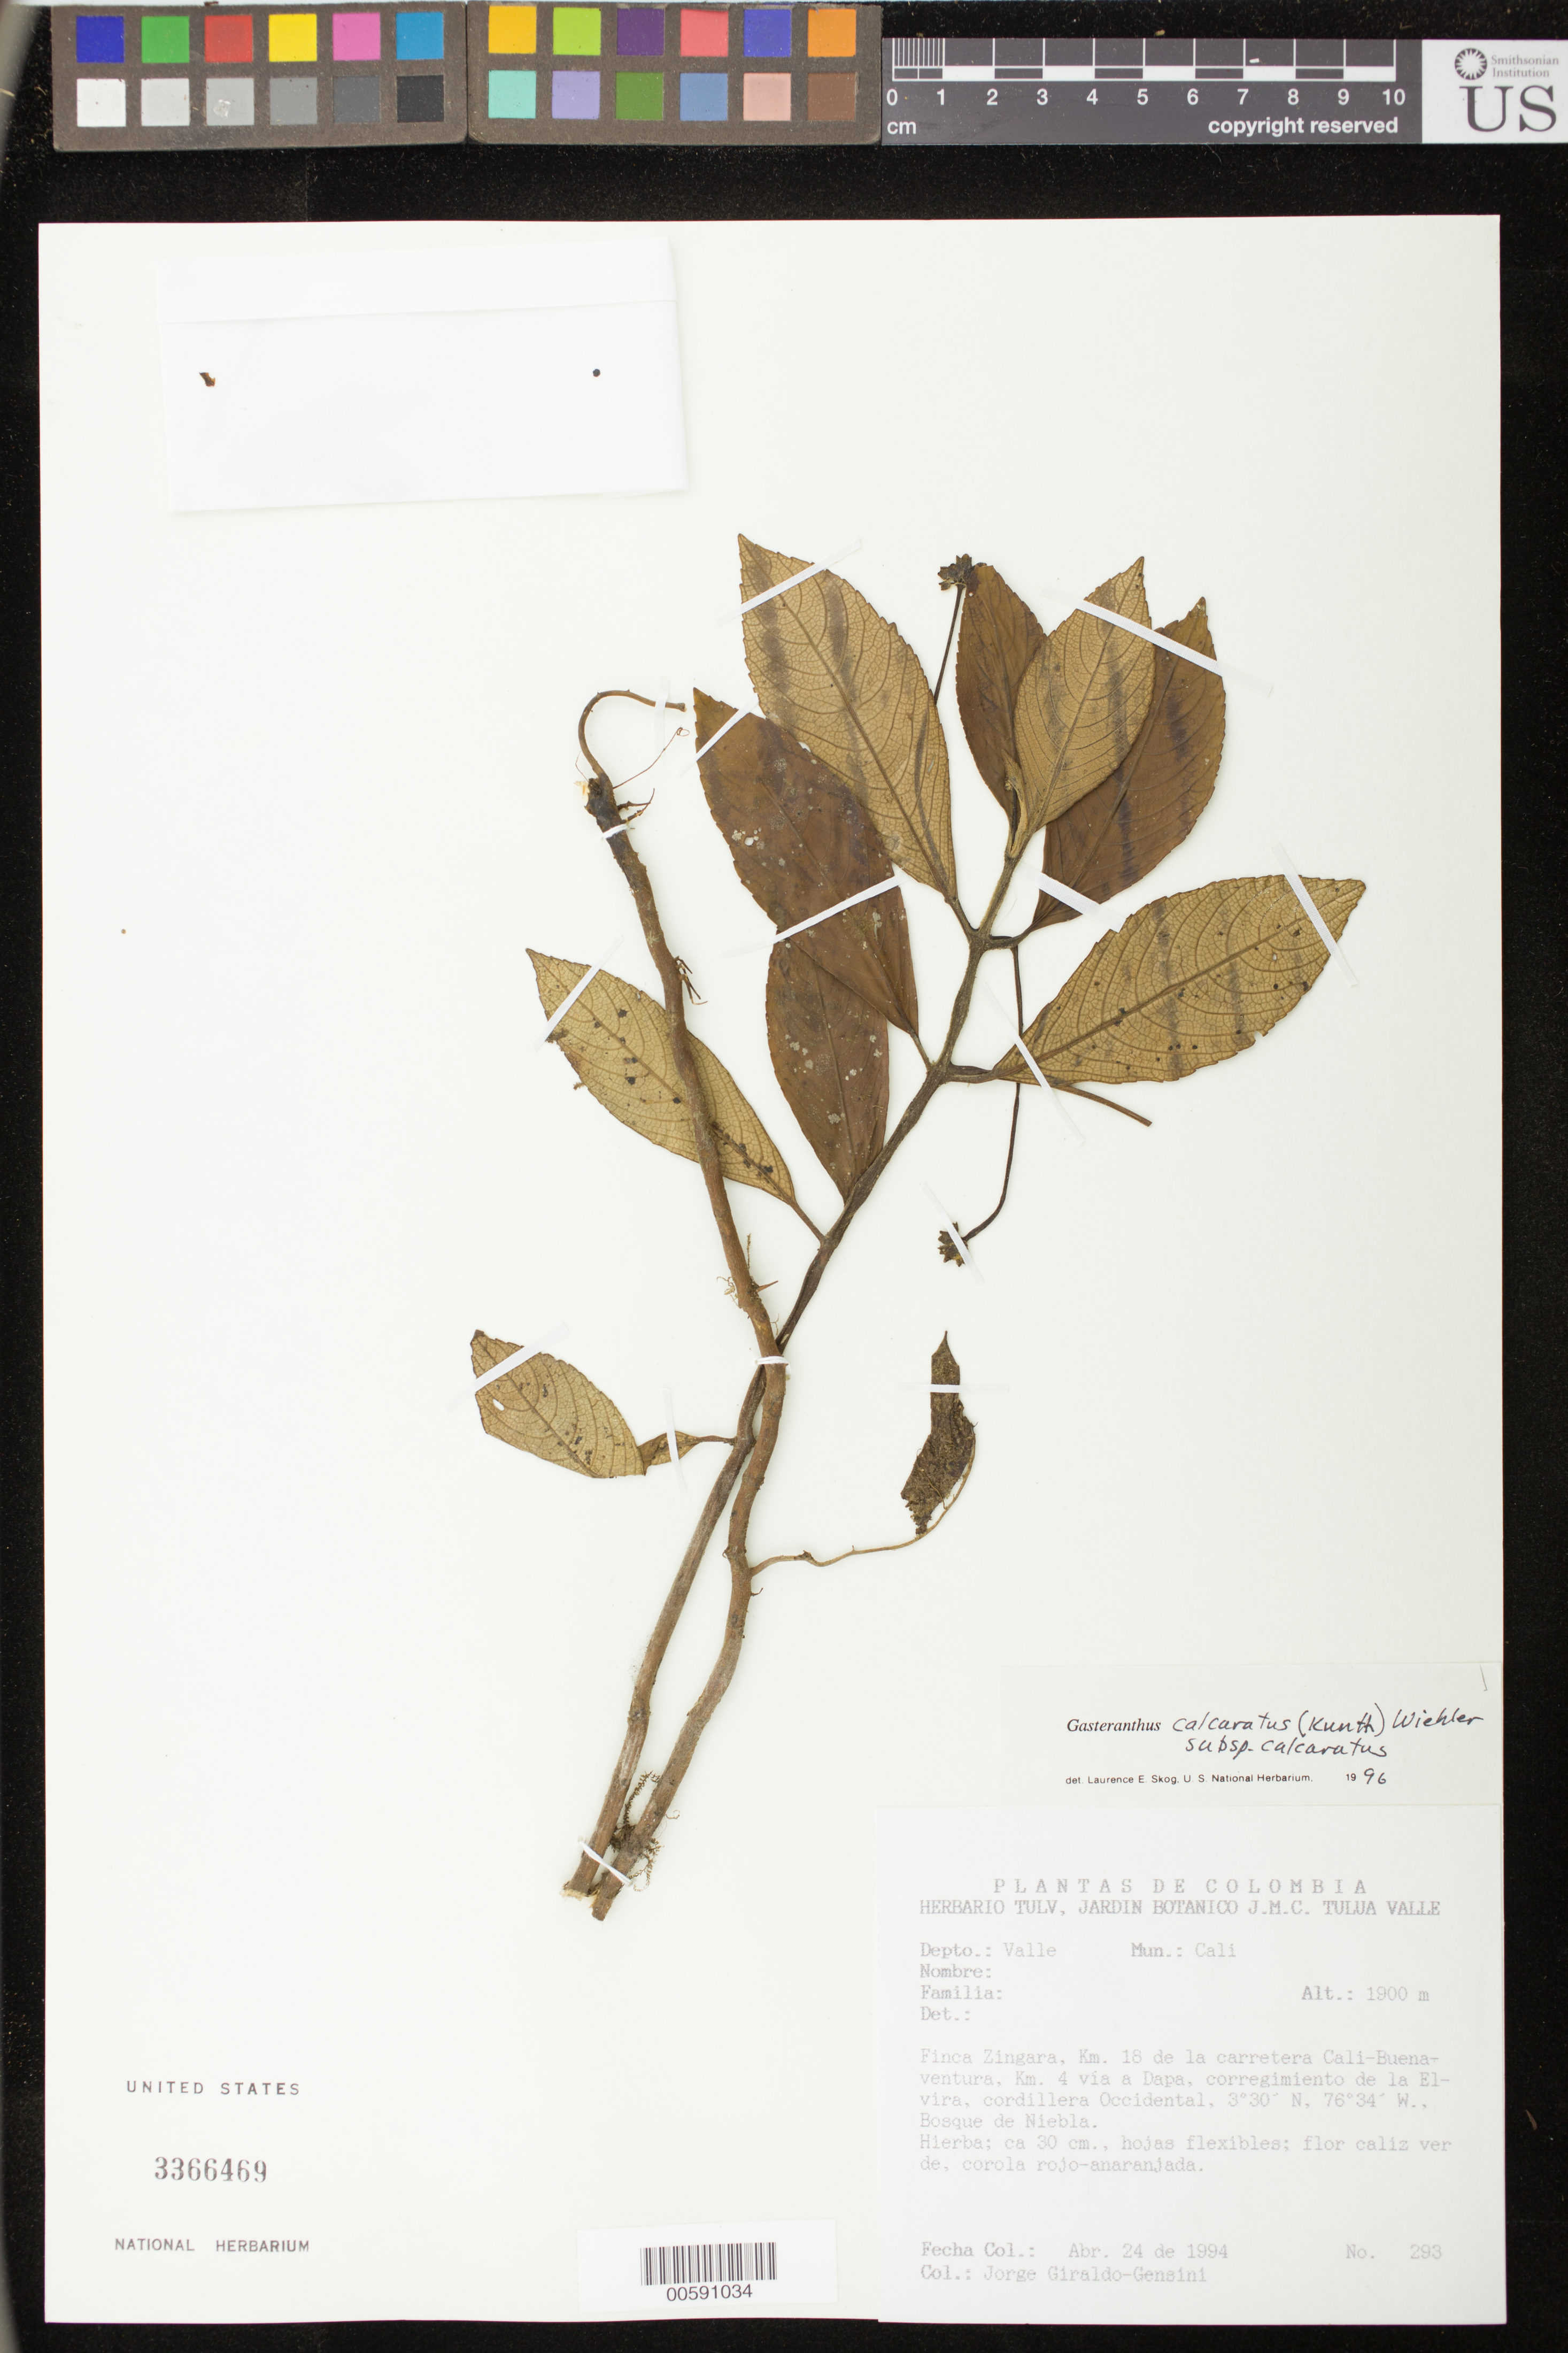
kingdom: Plantae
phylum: Tracheophyta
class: Magnoliopsida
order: Lamiales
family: Gesneriaceae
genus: Gasteranthus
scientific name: Gasteranthus calcaratus subsp. calcaratus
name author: (Kunth) Wiehler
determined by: Skog, Laurence E.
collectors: J. Giraldo-Gensini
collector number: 293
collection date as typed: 24 Apr 1994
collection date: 1994-04-24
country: Colombia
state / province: Valle del Cauca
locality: Mpio. Cali; Finca Zingara, Km 18 de la carretera Cali-Buenaventura, km 4 via a Dapa, corregimiento de la Elvira, cordillera Occidental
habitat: Bosque de Niebla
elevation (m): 1900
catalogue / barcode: US 3366469